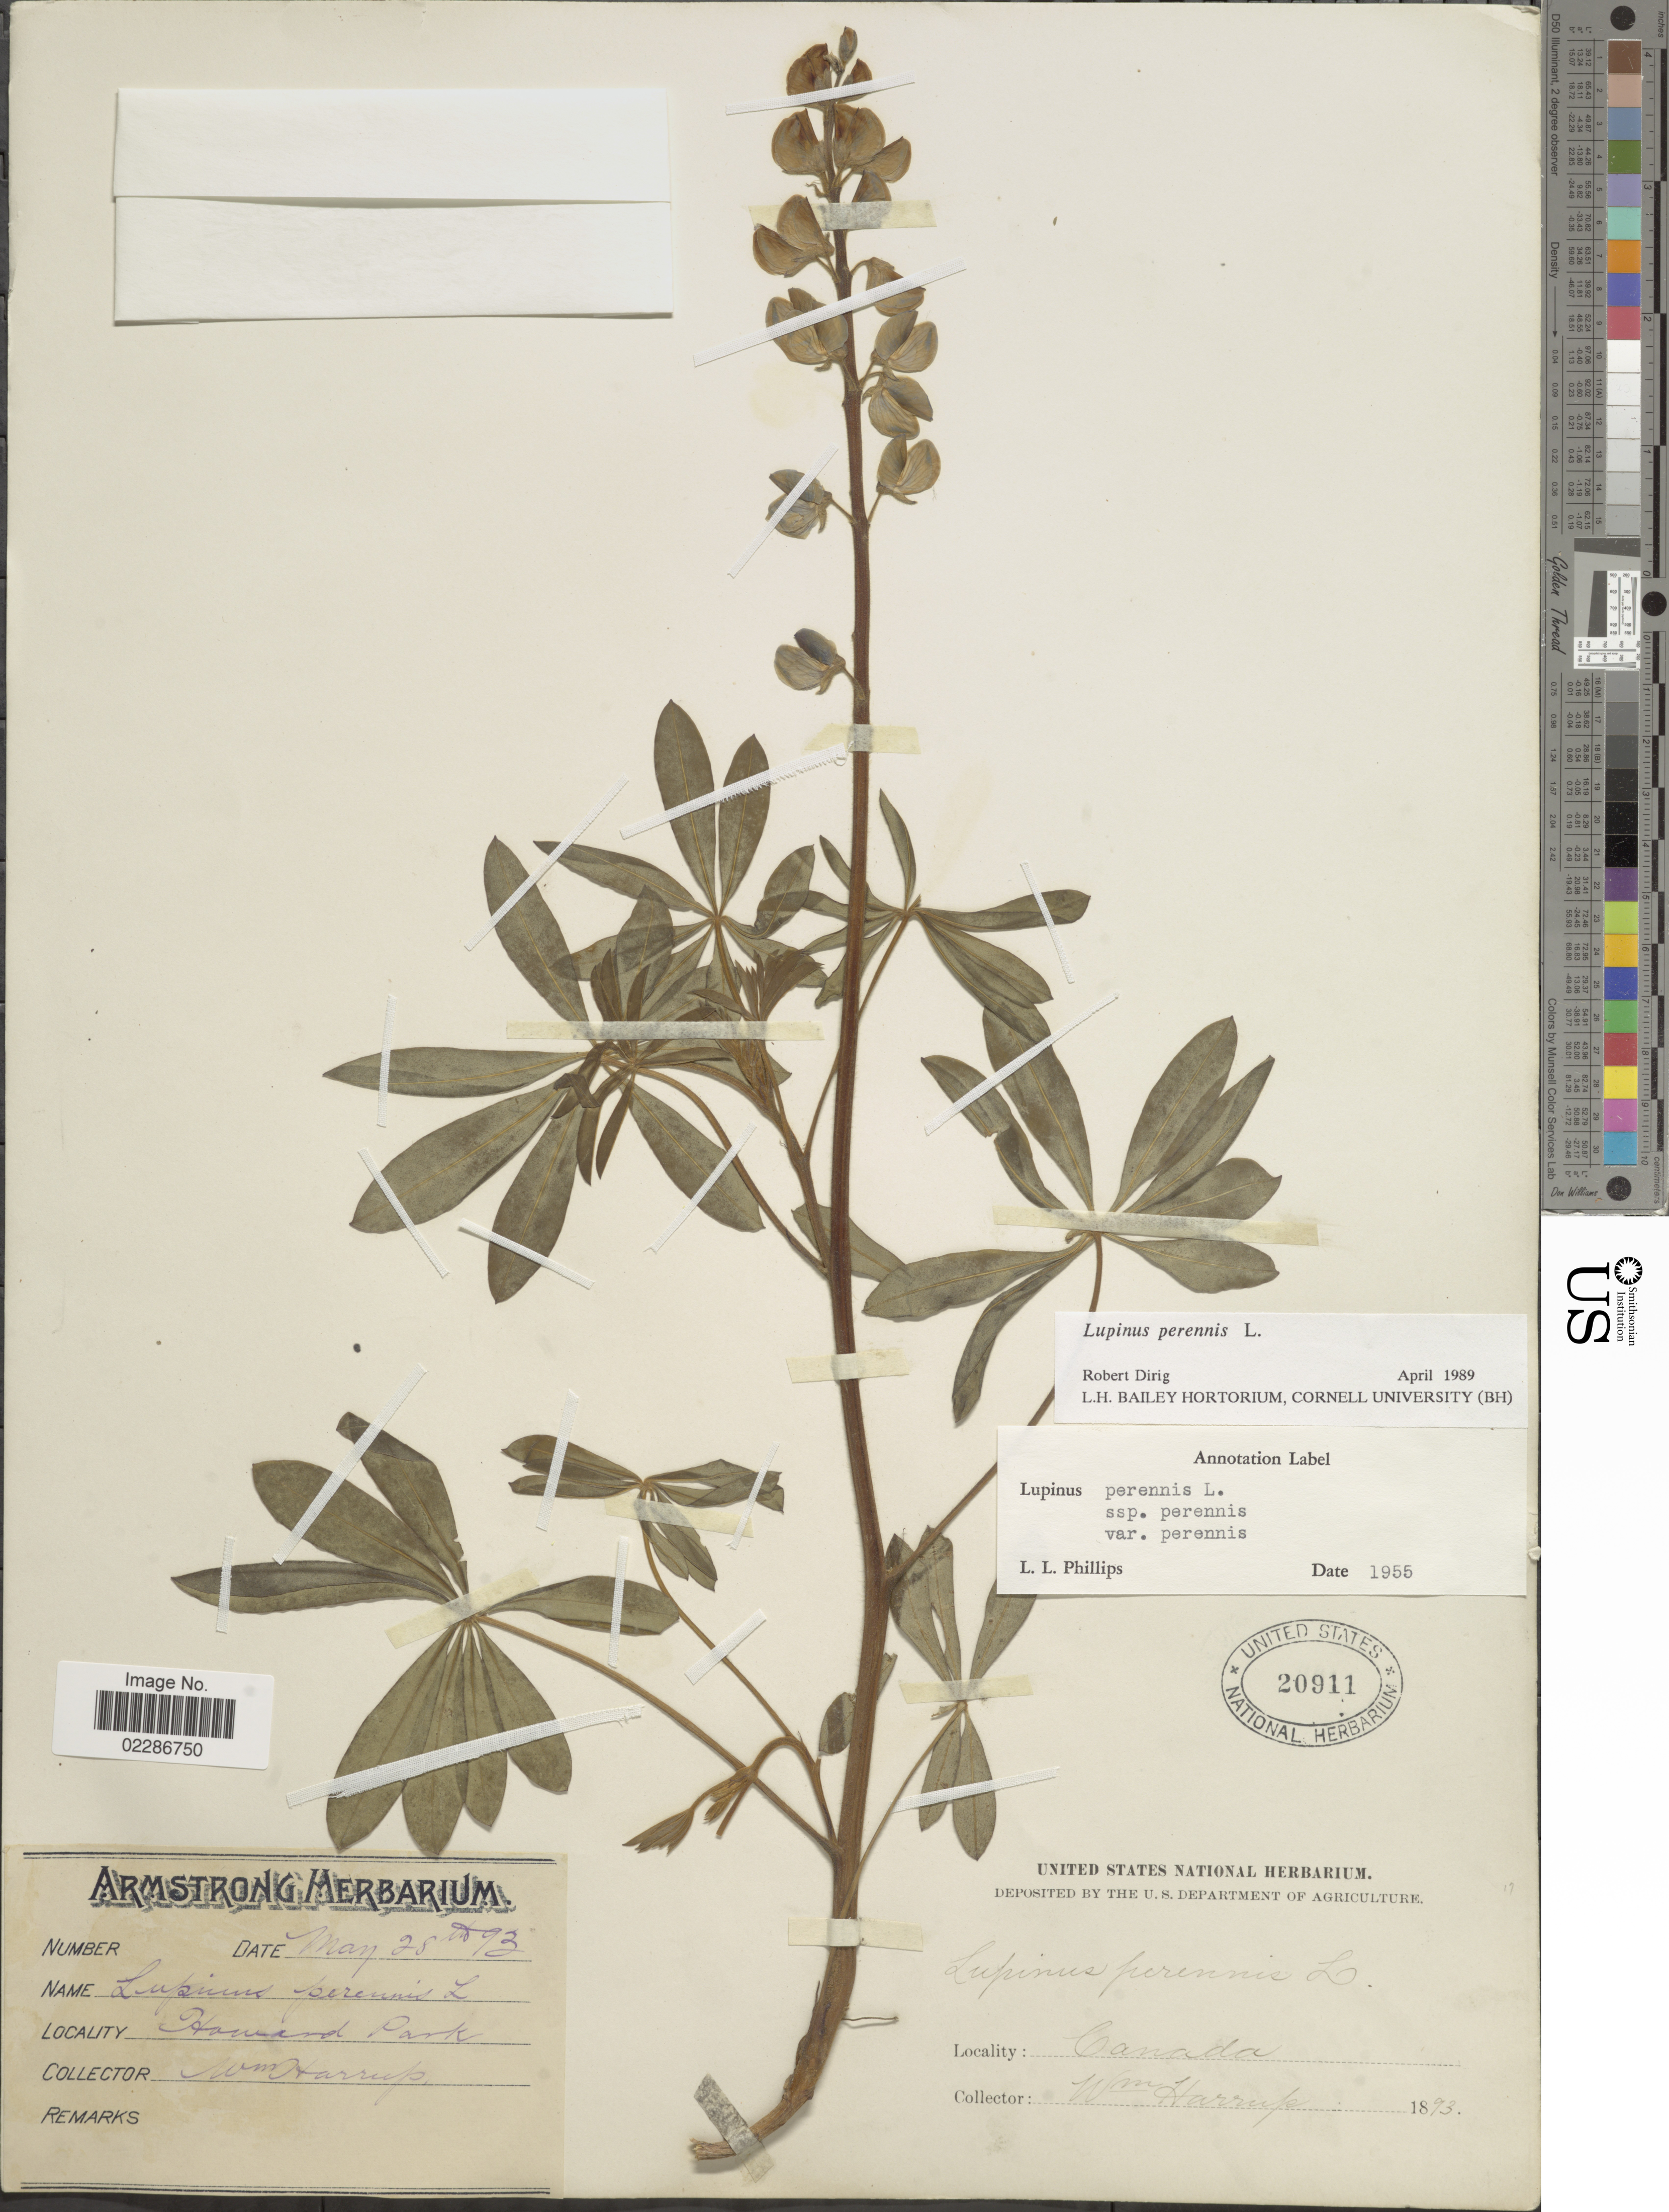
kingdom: Plantae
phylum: Tracheophyta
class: Magnoliopsida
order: Fabales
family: Fabaceae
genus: Lupinus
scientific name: Lupinus perennis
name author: L.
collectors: W. Harrup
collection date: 1893-05-28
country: Canada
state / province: Ontario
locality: Howard Park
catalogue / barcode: US 20911